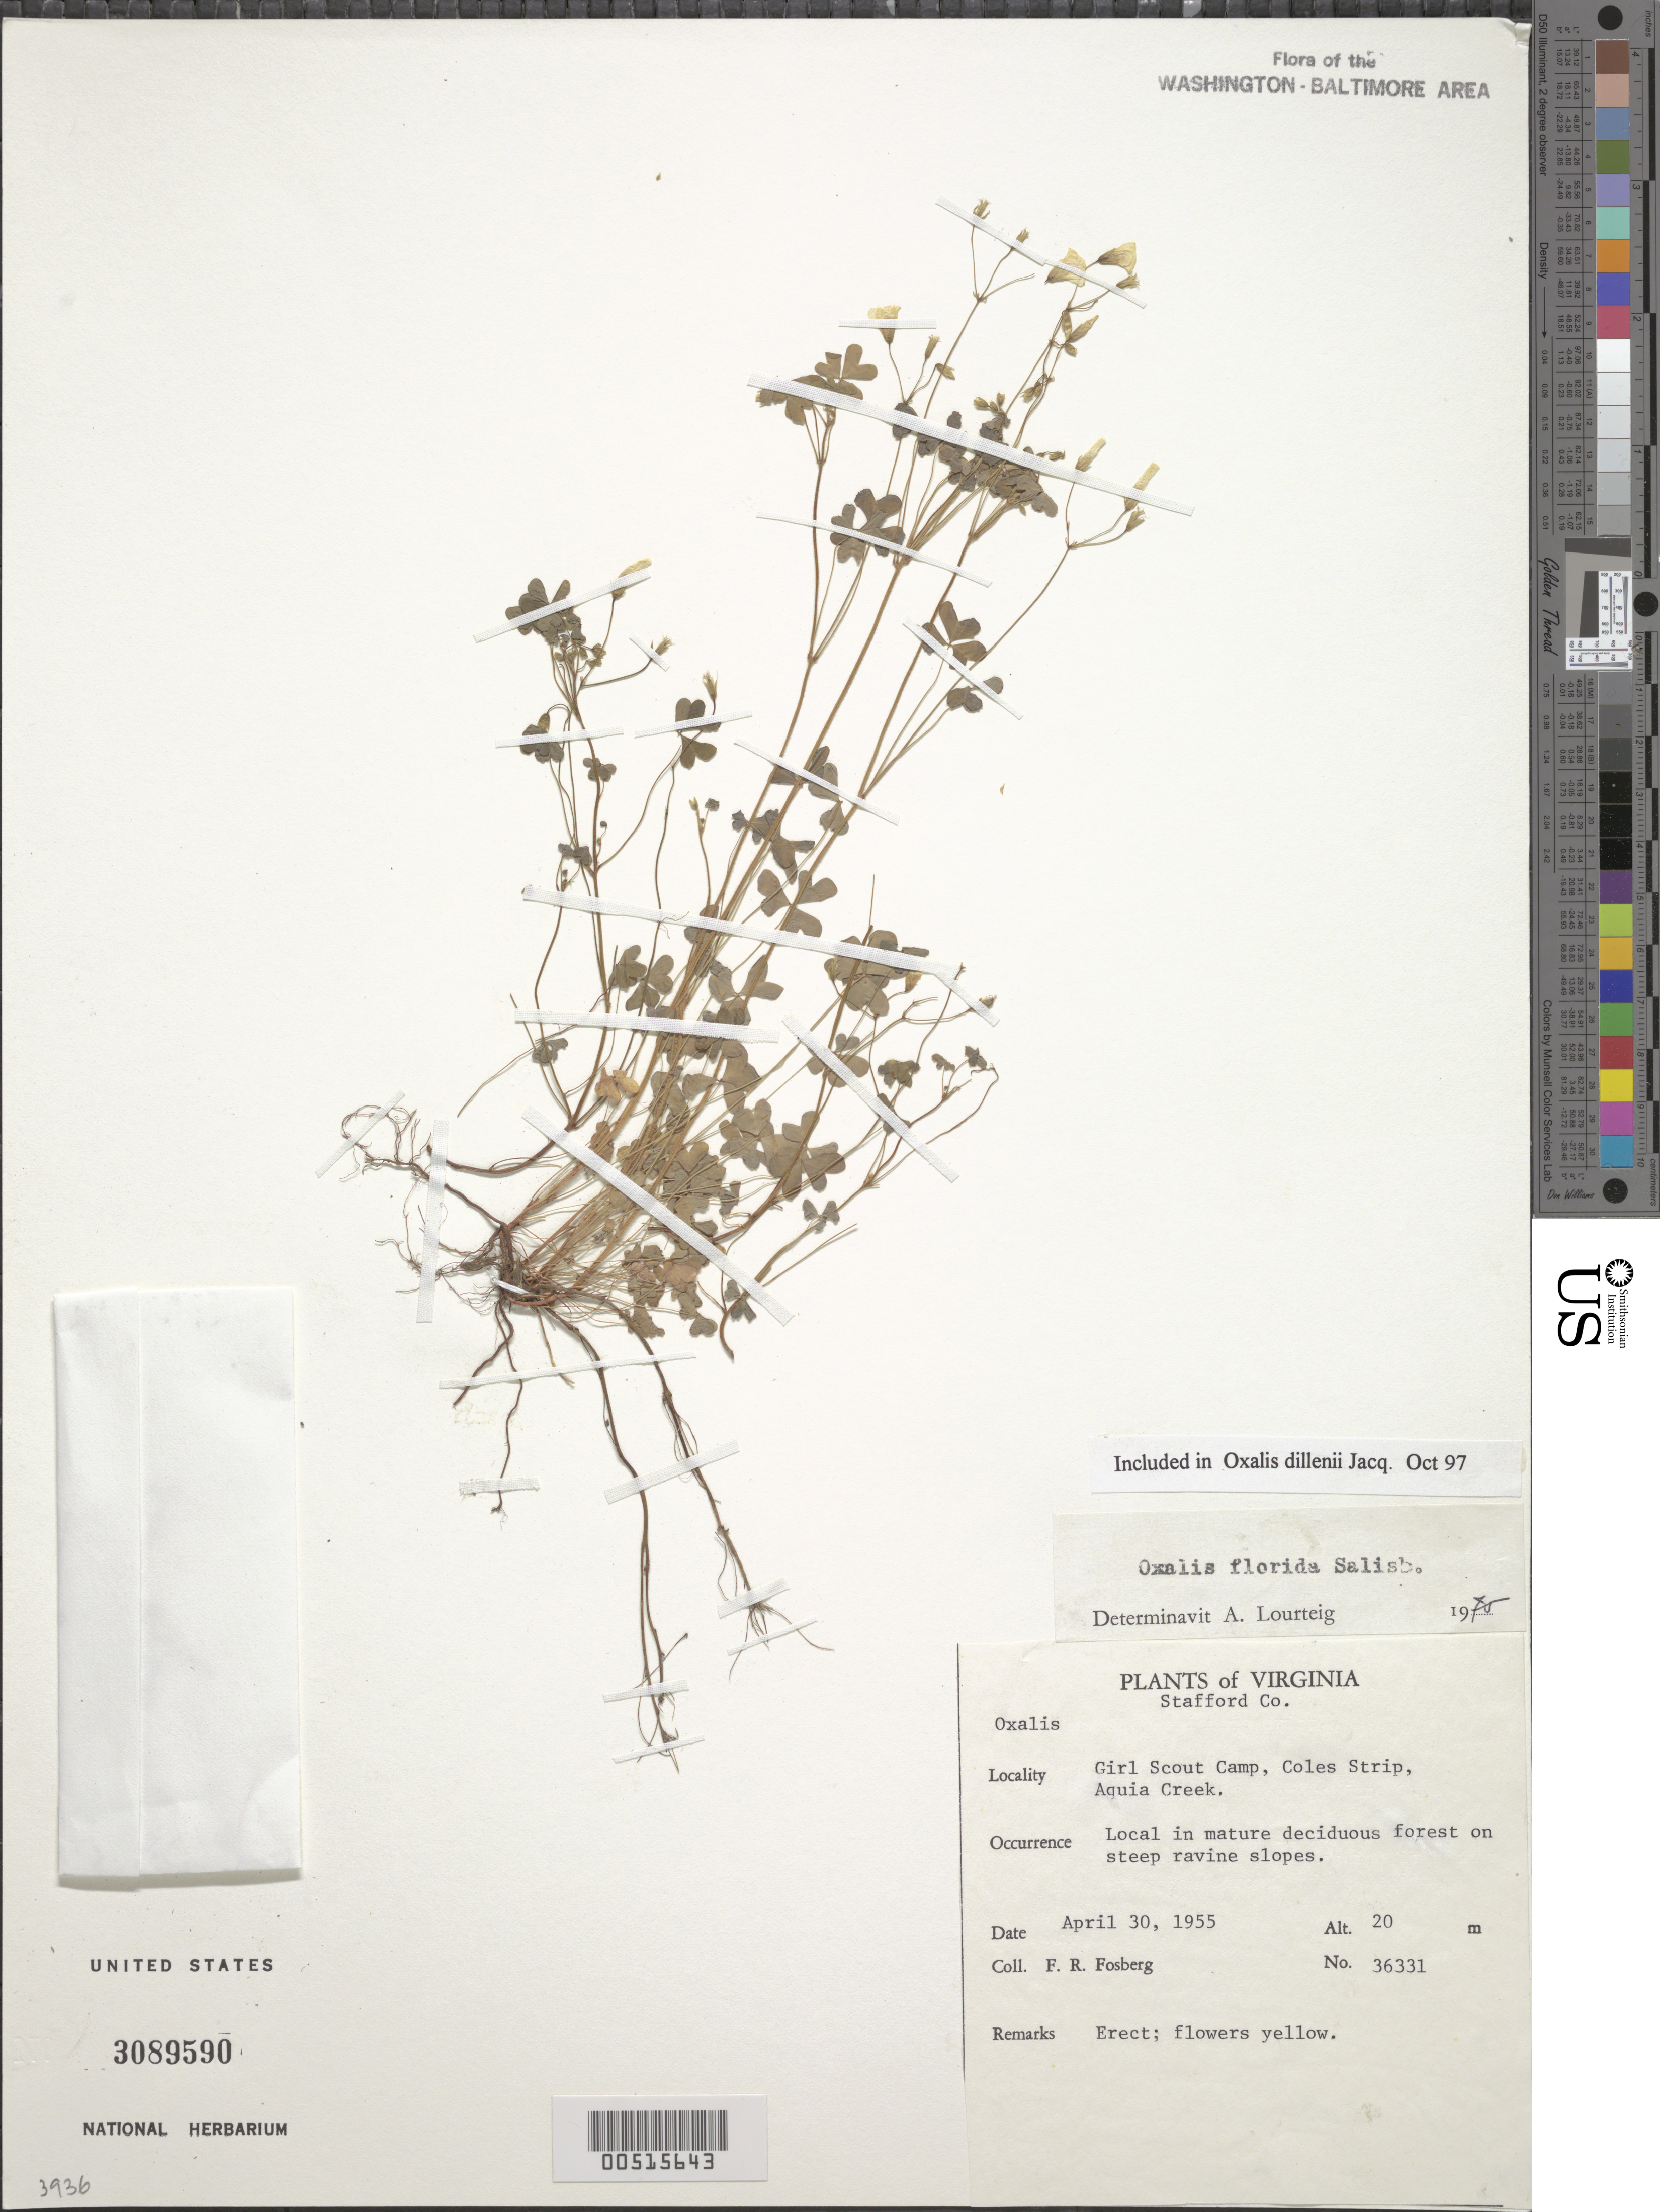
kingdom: Plantae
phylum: Tracheophyta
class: Magnoliopsida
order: Oxalidales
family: Oxalidaceae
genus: Oxalis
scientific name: Oxalis dillenii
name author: Jacq.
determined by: Lourteig, A.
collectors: F. R. Fosberg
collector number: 36331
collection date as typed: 30 Apr 1955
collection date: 1955-04-30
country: United States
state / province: Virginia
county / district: Stafford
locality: Aquia Creek, Coles Strip, Girl Scout Camp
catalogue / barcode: US 3089590